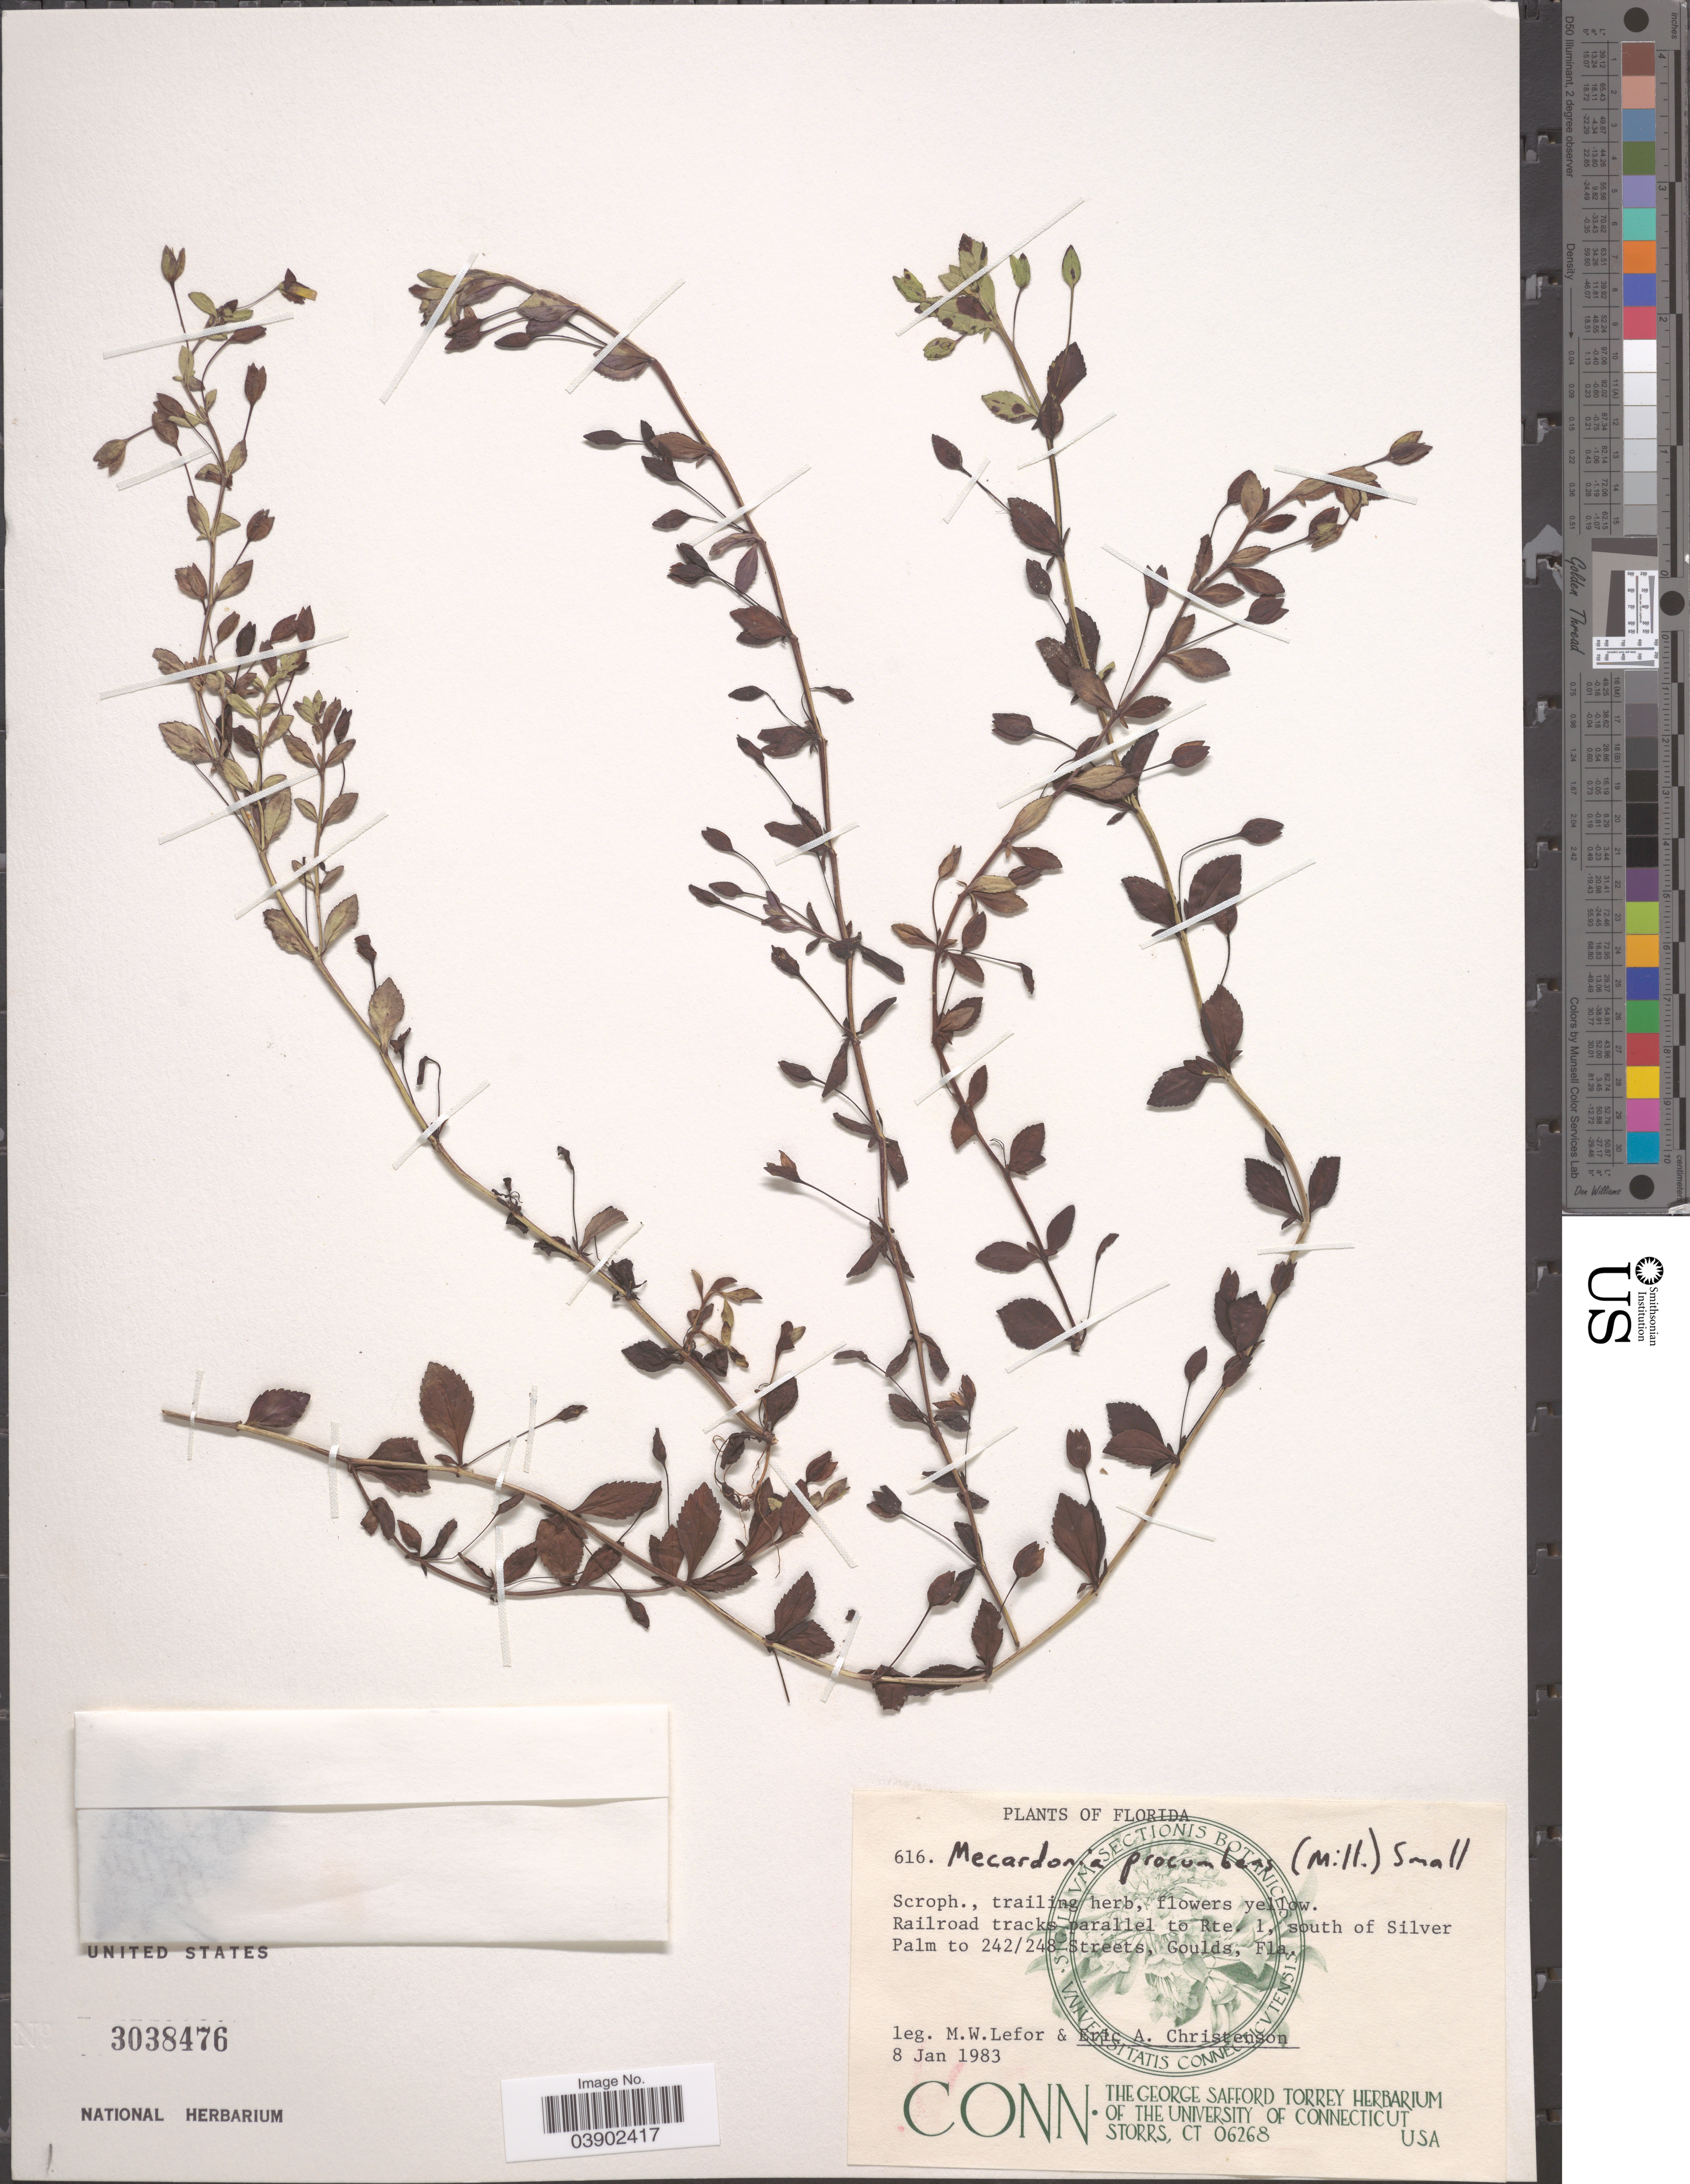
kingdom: Plantae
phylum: Tracheophyta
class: Magnoliopsida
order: Lamiales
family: Plantaginaceae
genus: Mecardonia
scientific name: Mecardonia procumbens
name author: (Mill.) Small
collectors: M. W. Lefor & E. A. Christenson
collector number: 616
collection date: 1983-01-08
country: United States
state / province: Florida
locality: Railroad tracks parallel to Rte. 1, south of Silver Palm to 242/248 Streets, Goulds.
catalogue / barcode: US 3038476